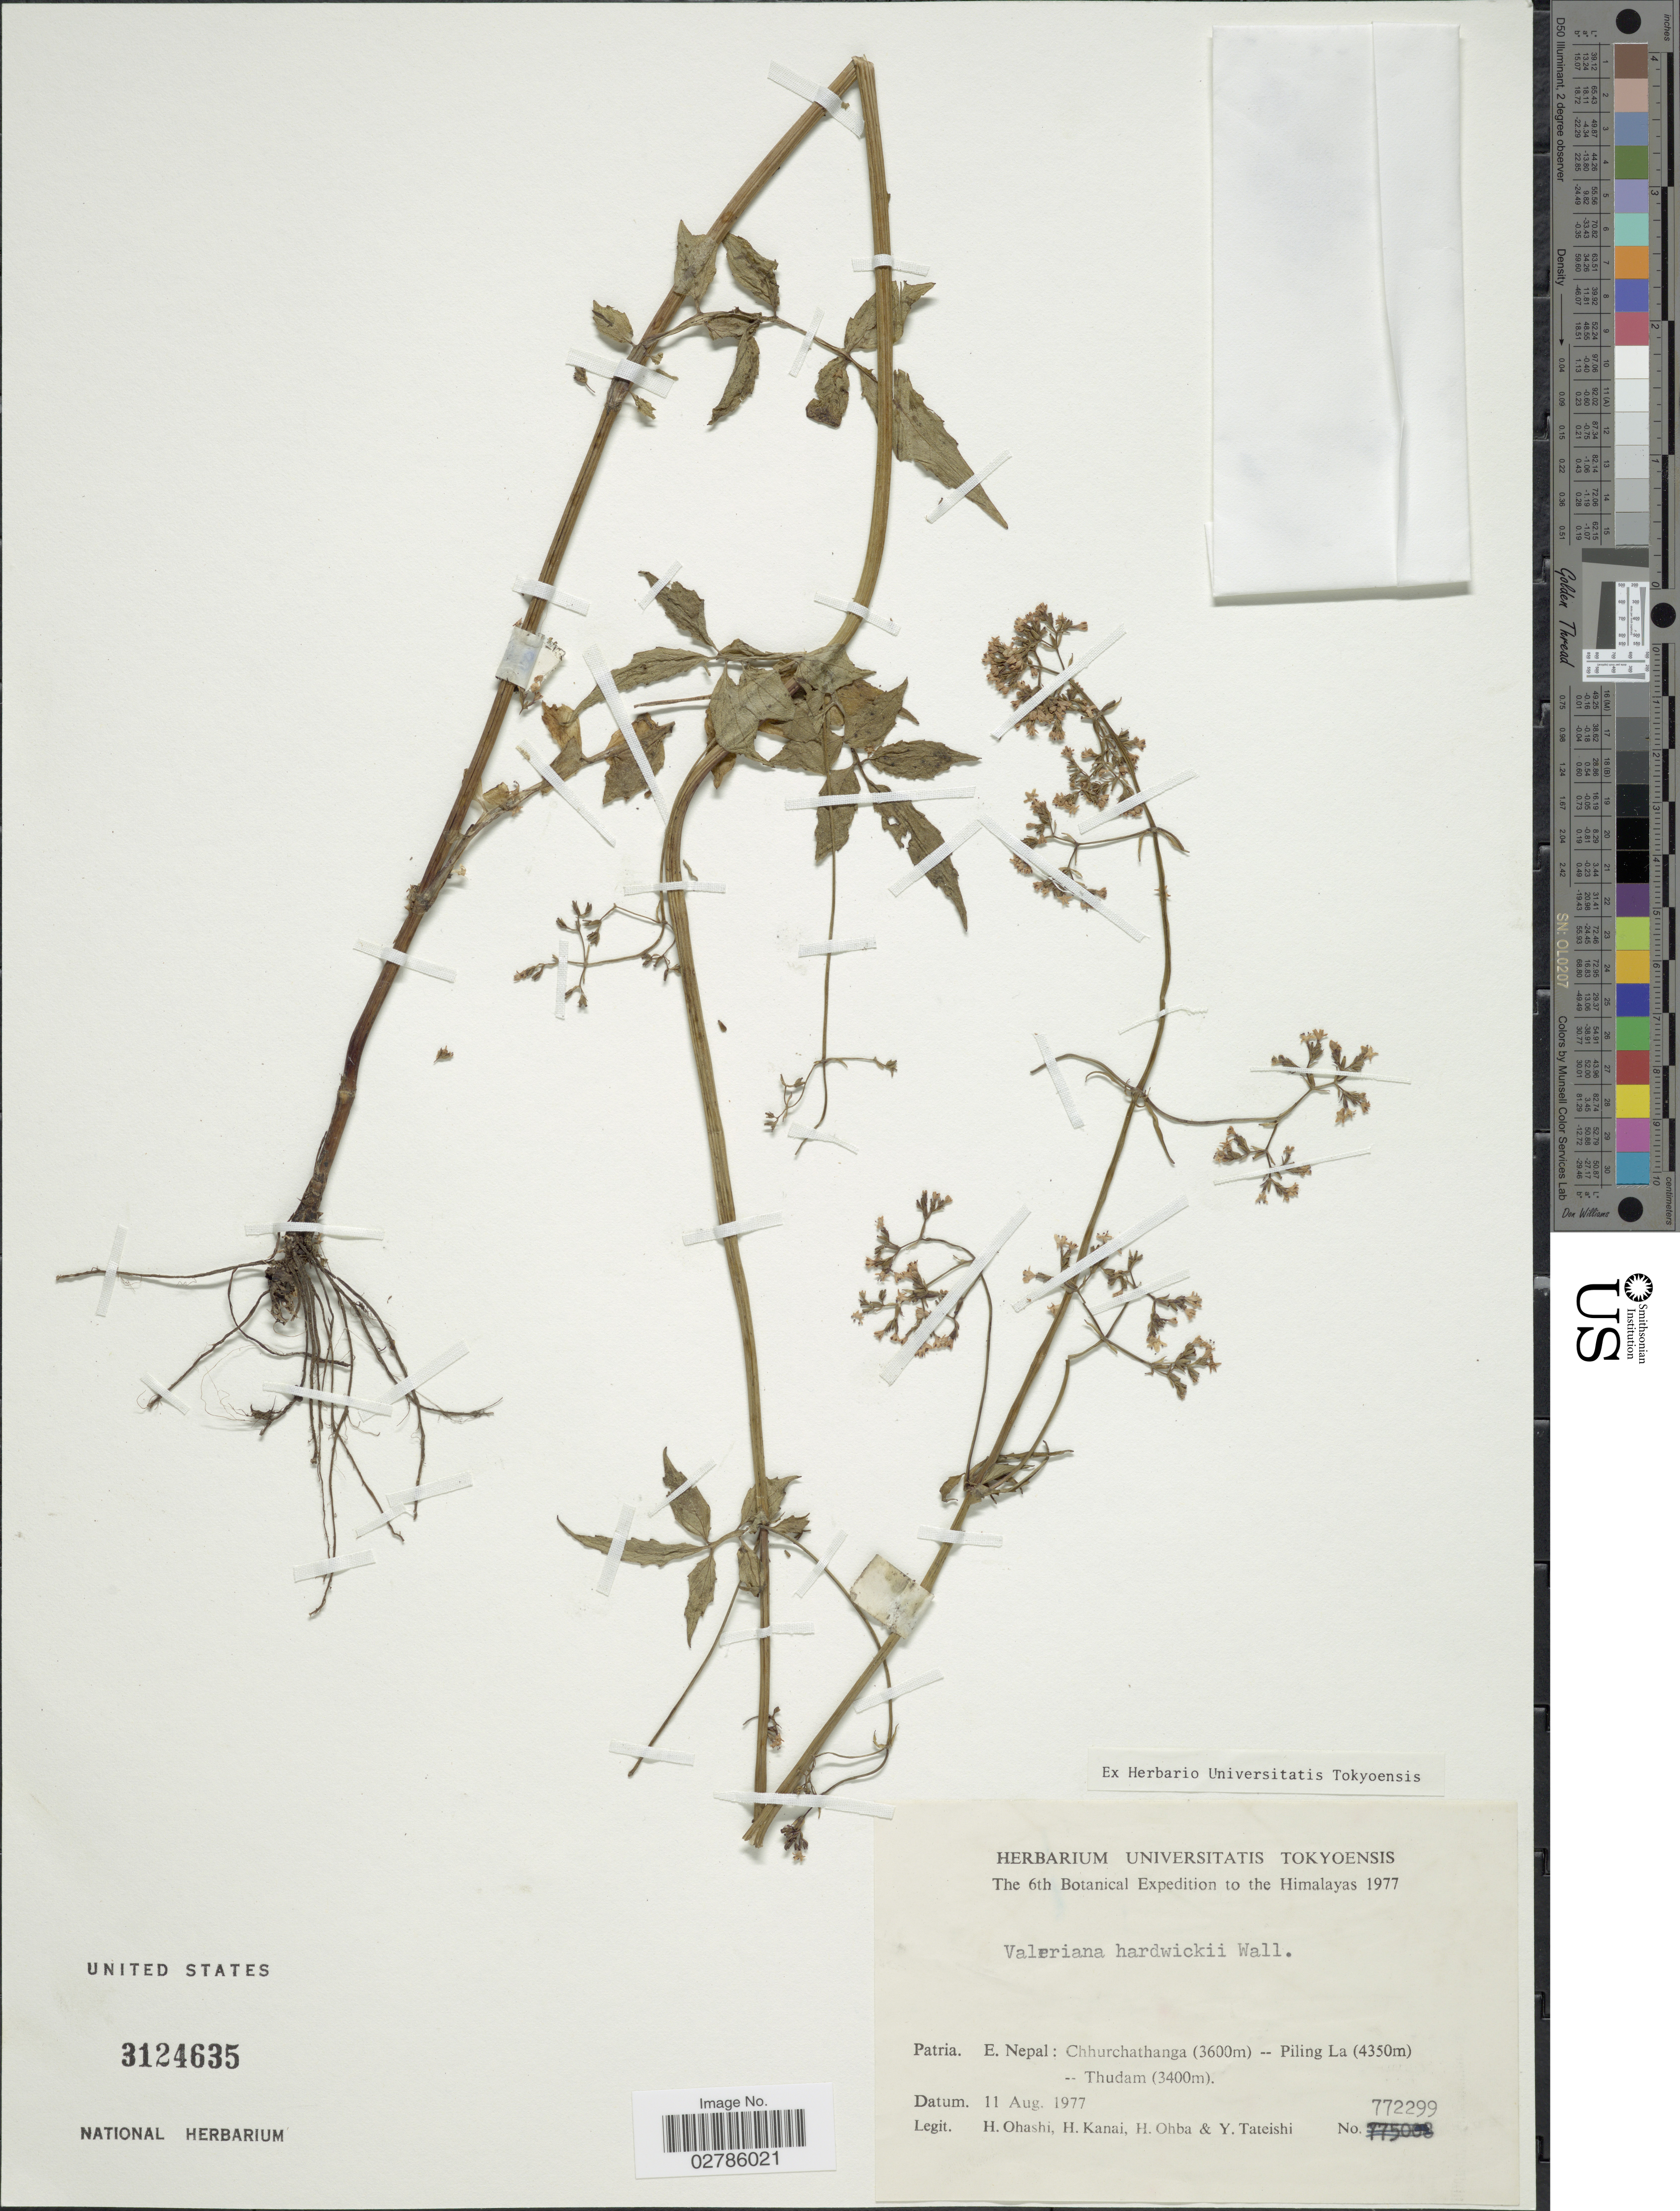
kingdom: Plantae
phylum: Tracheophyta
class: Magnoliopsida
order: Dipsacales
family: Caprifoliaceae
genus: Valeriana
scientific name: Valeriana hardwickii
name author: Wall.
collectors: H. Ohashi, H. Kanai, H. Ohba & Y. Tateishi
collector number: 772299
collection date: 1977-08-11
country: Nepal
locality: Himalayas. E. Nepal: Chhurchathanga -- Piling La -- Thudam.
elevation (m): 3400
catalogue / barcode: US 3124635